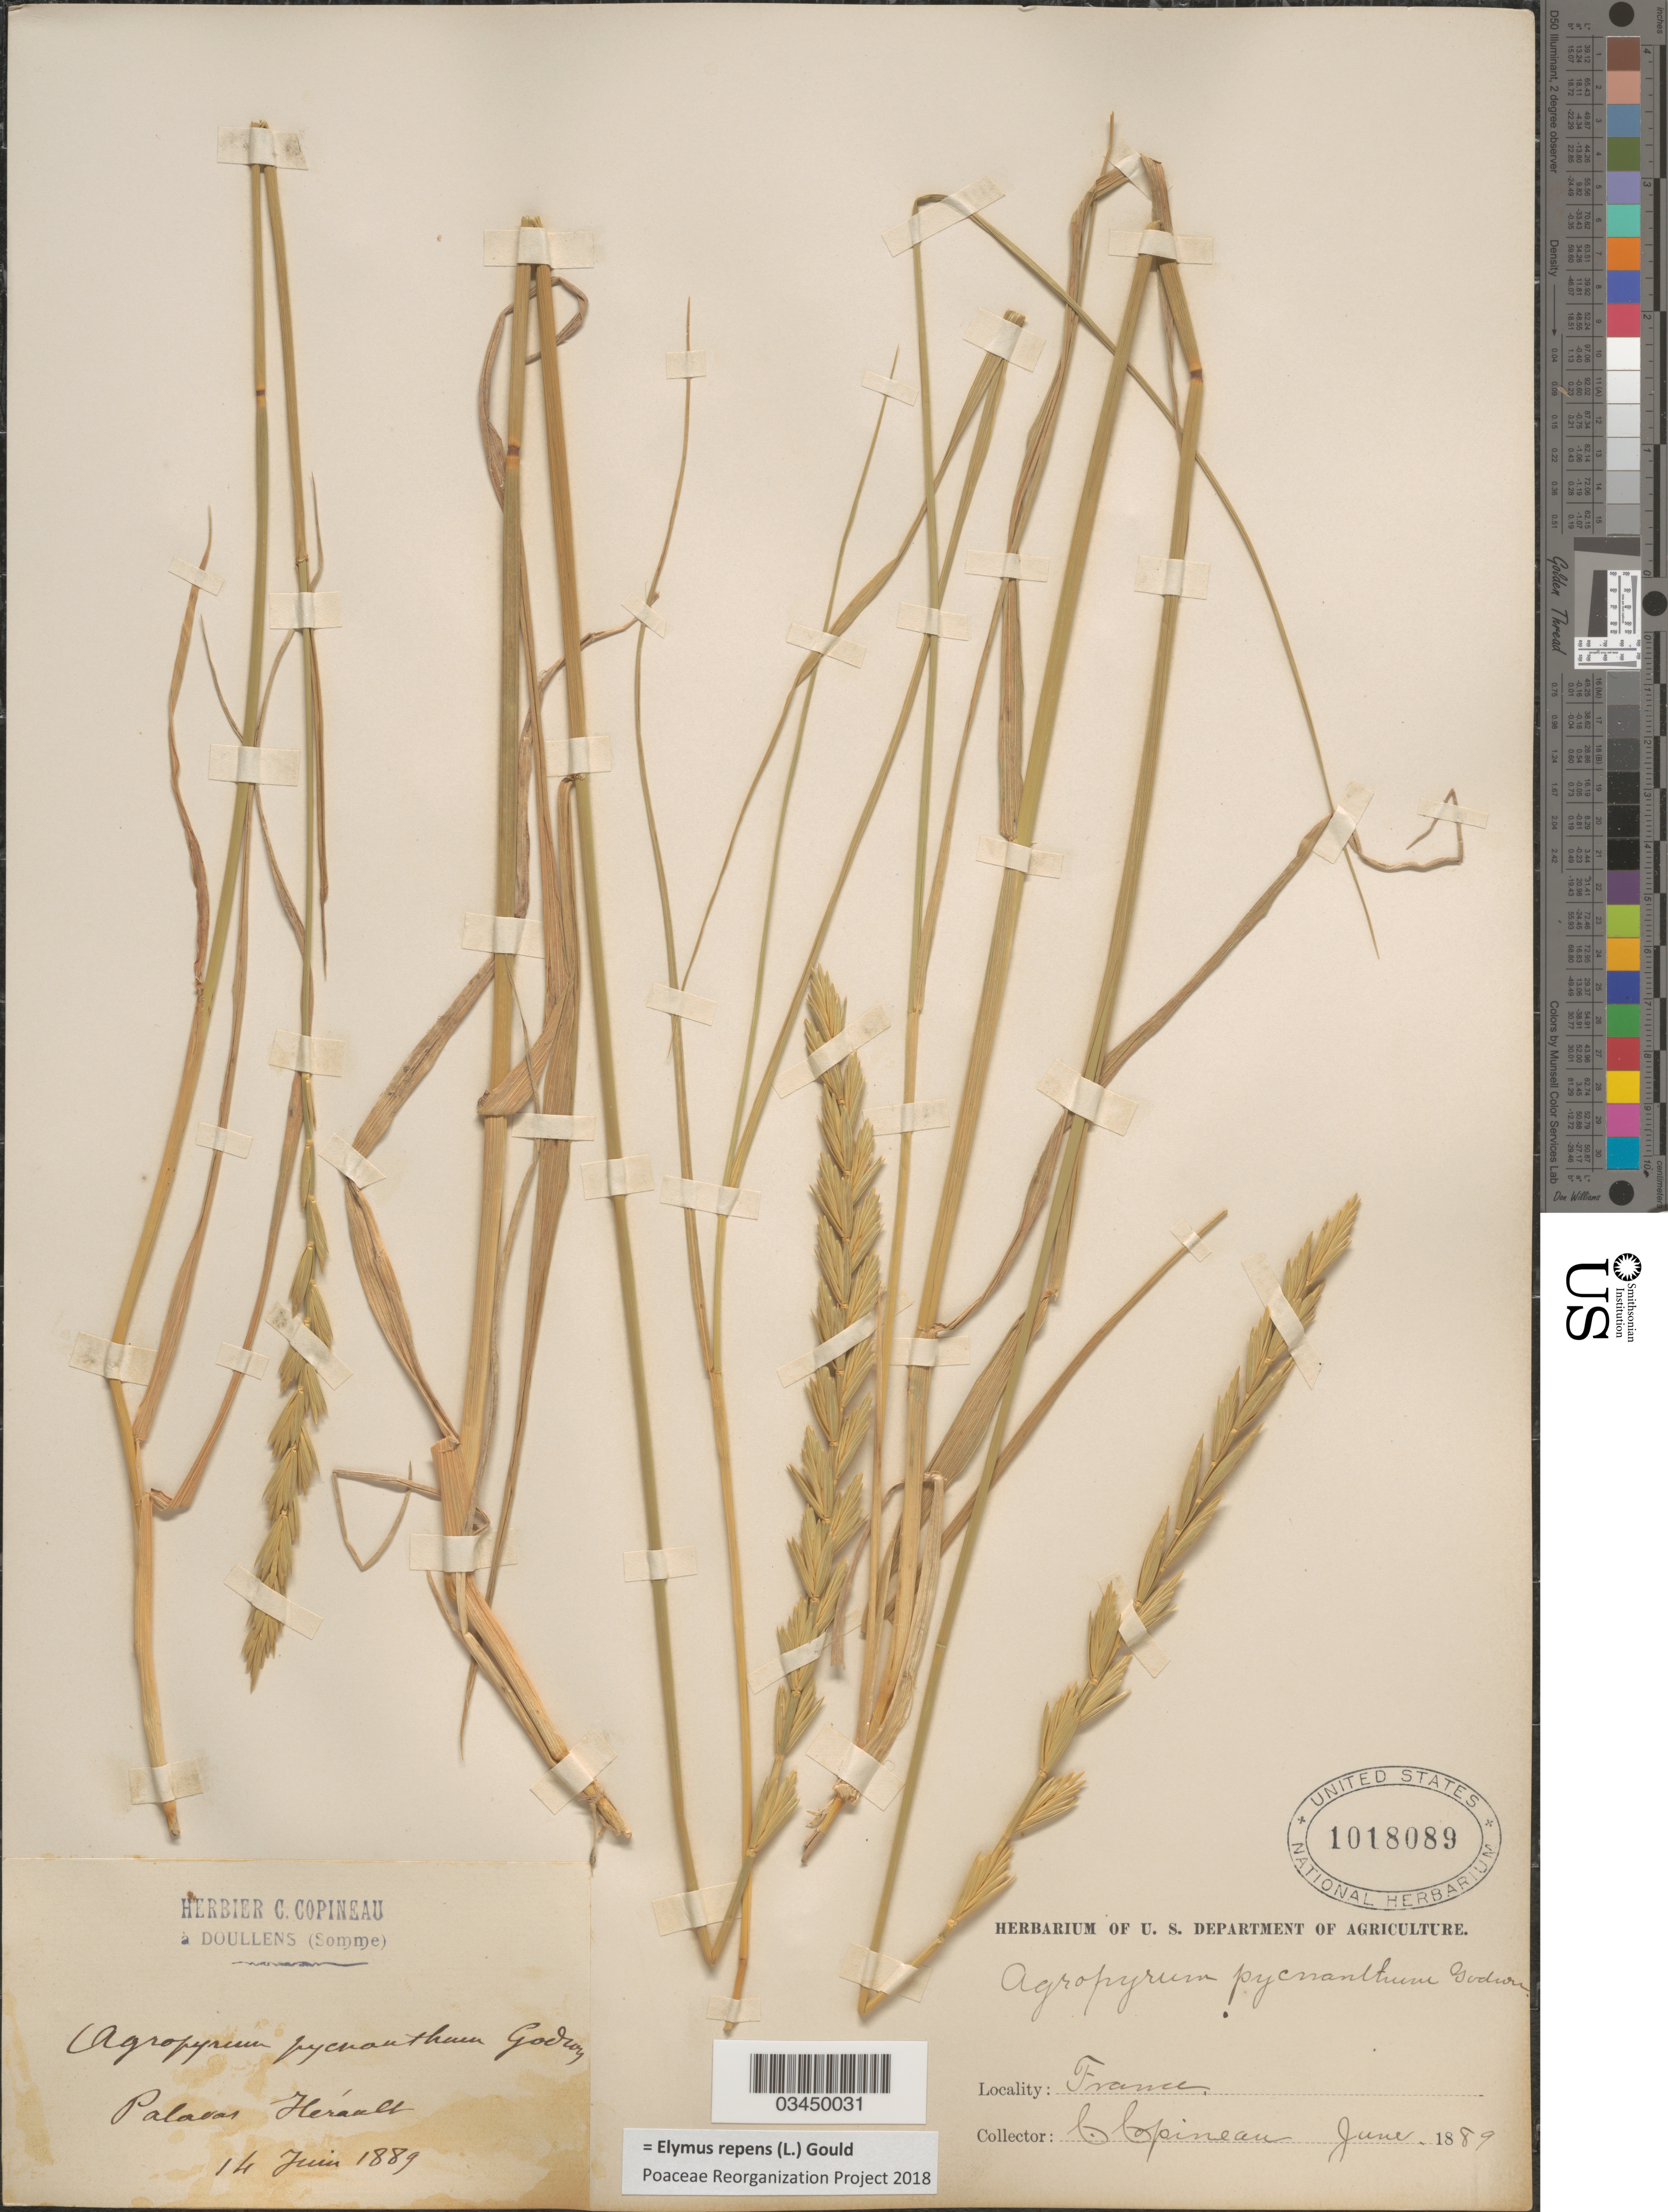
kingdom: Plantae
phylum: Tracheophyta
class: Liliopsida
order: Poales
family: Poaceae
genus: Elymus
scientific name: Elymus repens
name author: (L.) Gould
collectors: C. Copineau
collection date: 1889-06-14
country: France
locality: Palavas Hérault.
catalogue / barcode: US 1018089